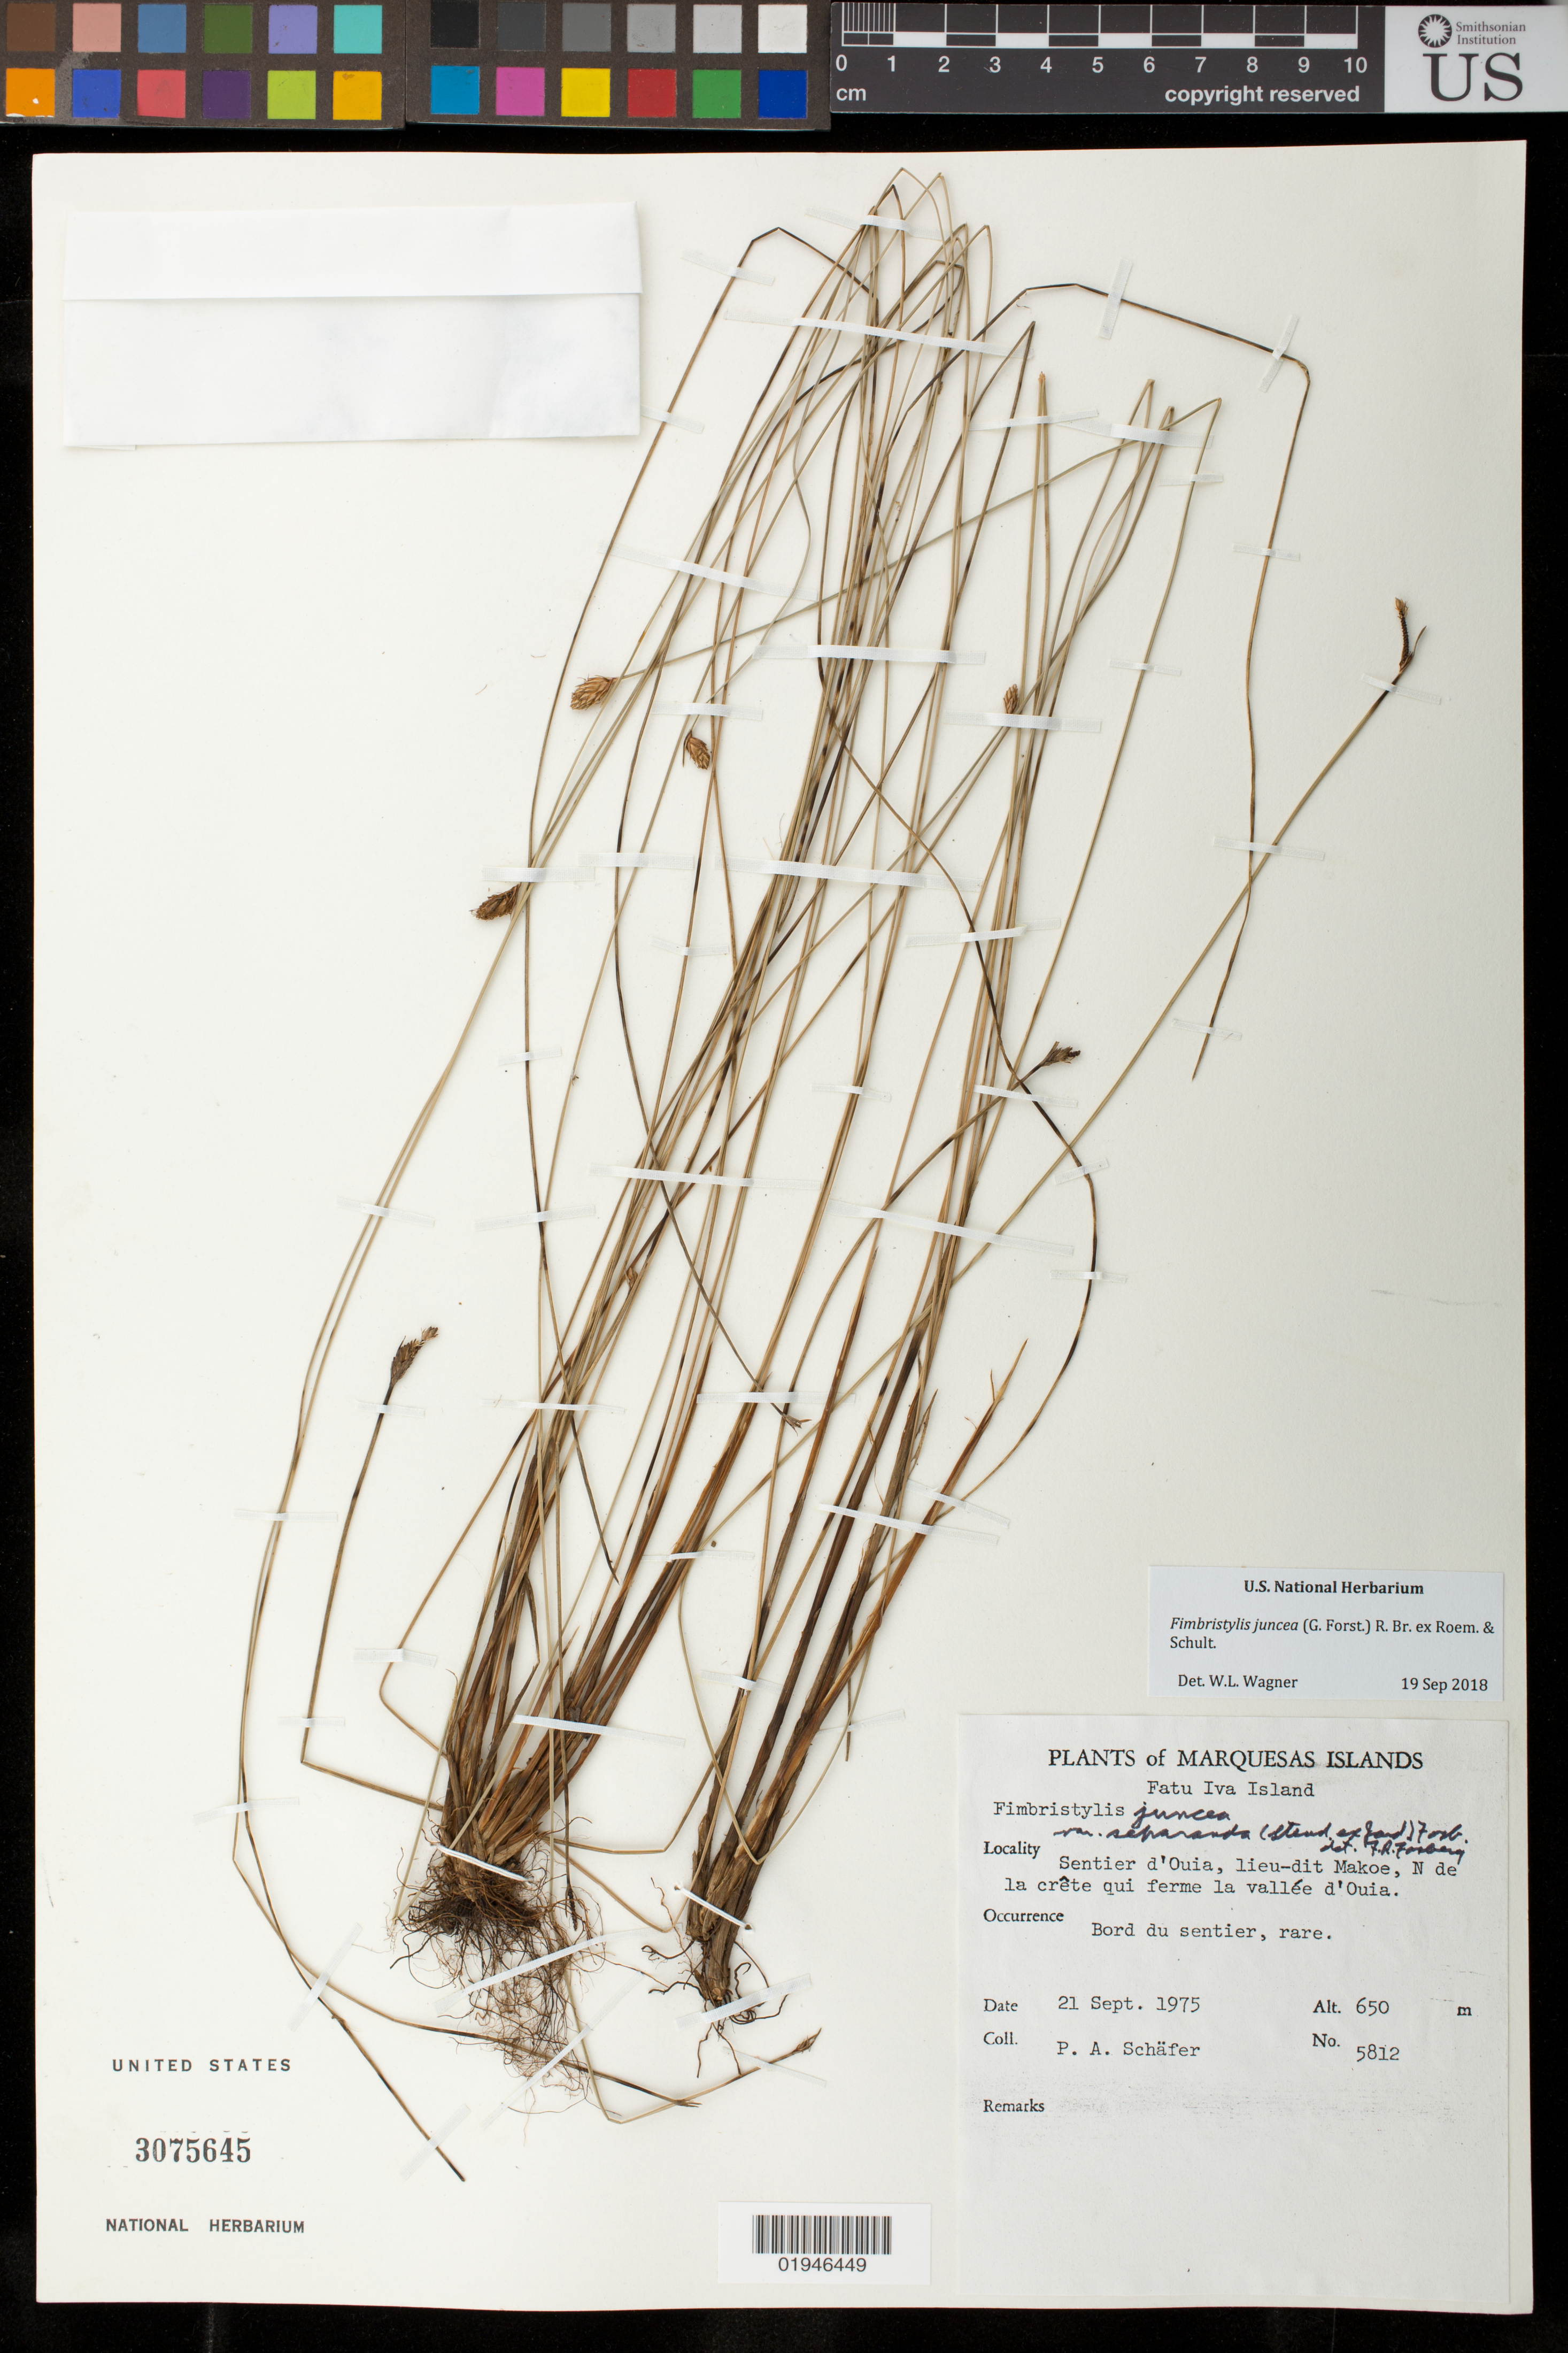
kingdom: Plantae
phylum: Tracheophyta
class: Liliopsida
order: Poales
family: Cyperaceae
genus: Fimbristylis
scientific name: Fimbristylis juncea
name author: (G. Forst.) Br. ex Roem. & Schult.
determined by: Wagner, W. L., (BOT), Smithsonian Institution - National Museum of Natural History (UNITED STATES)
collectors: P. A. Schäfer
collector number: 5812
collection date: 1975-09-21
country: French Polynesia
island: Fatu Hiva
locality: Ouia Trail, N of the crête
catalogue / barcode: US 3075645